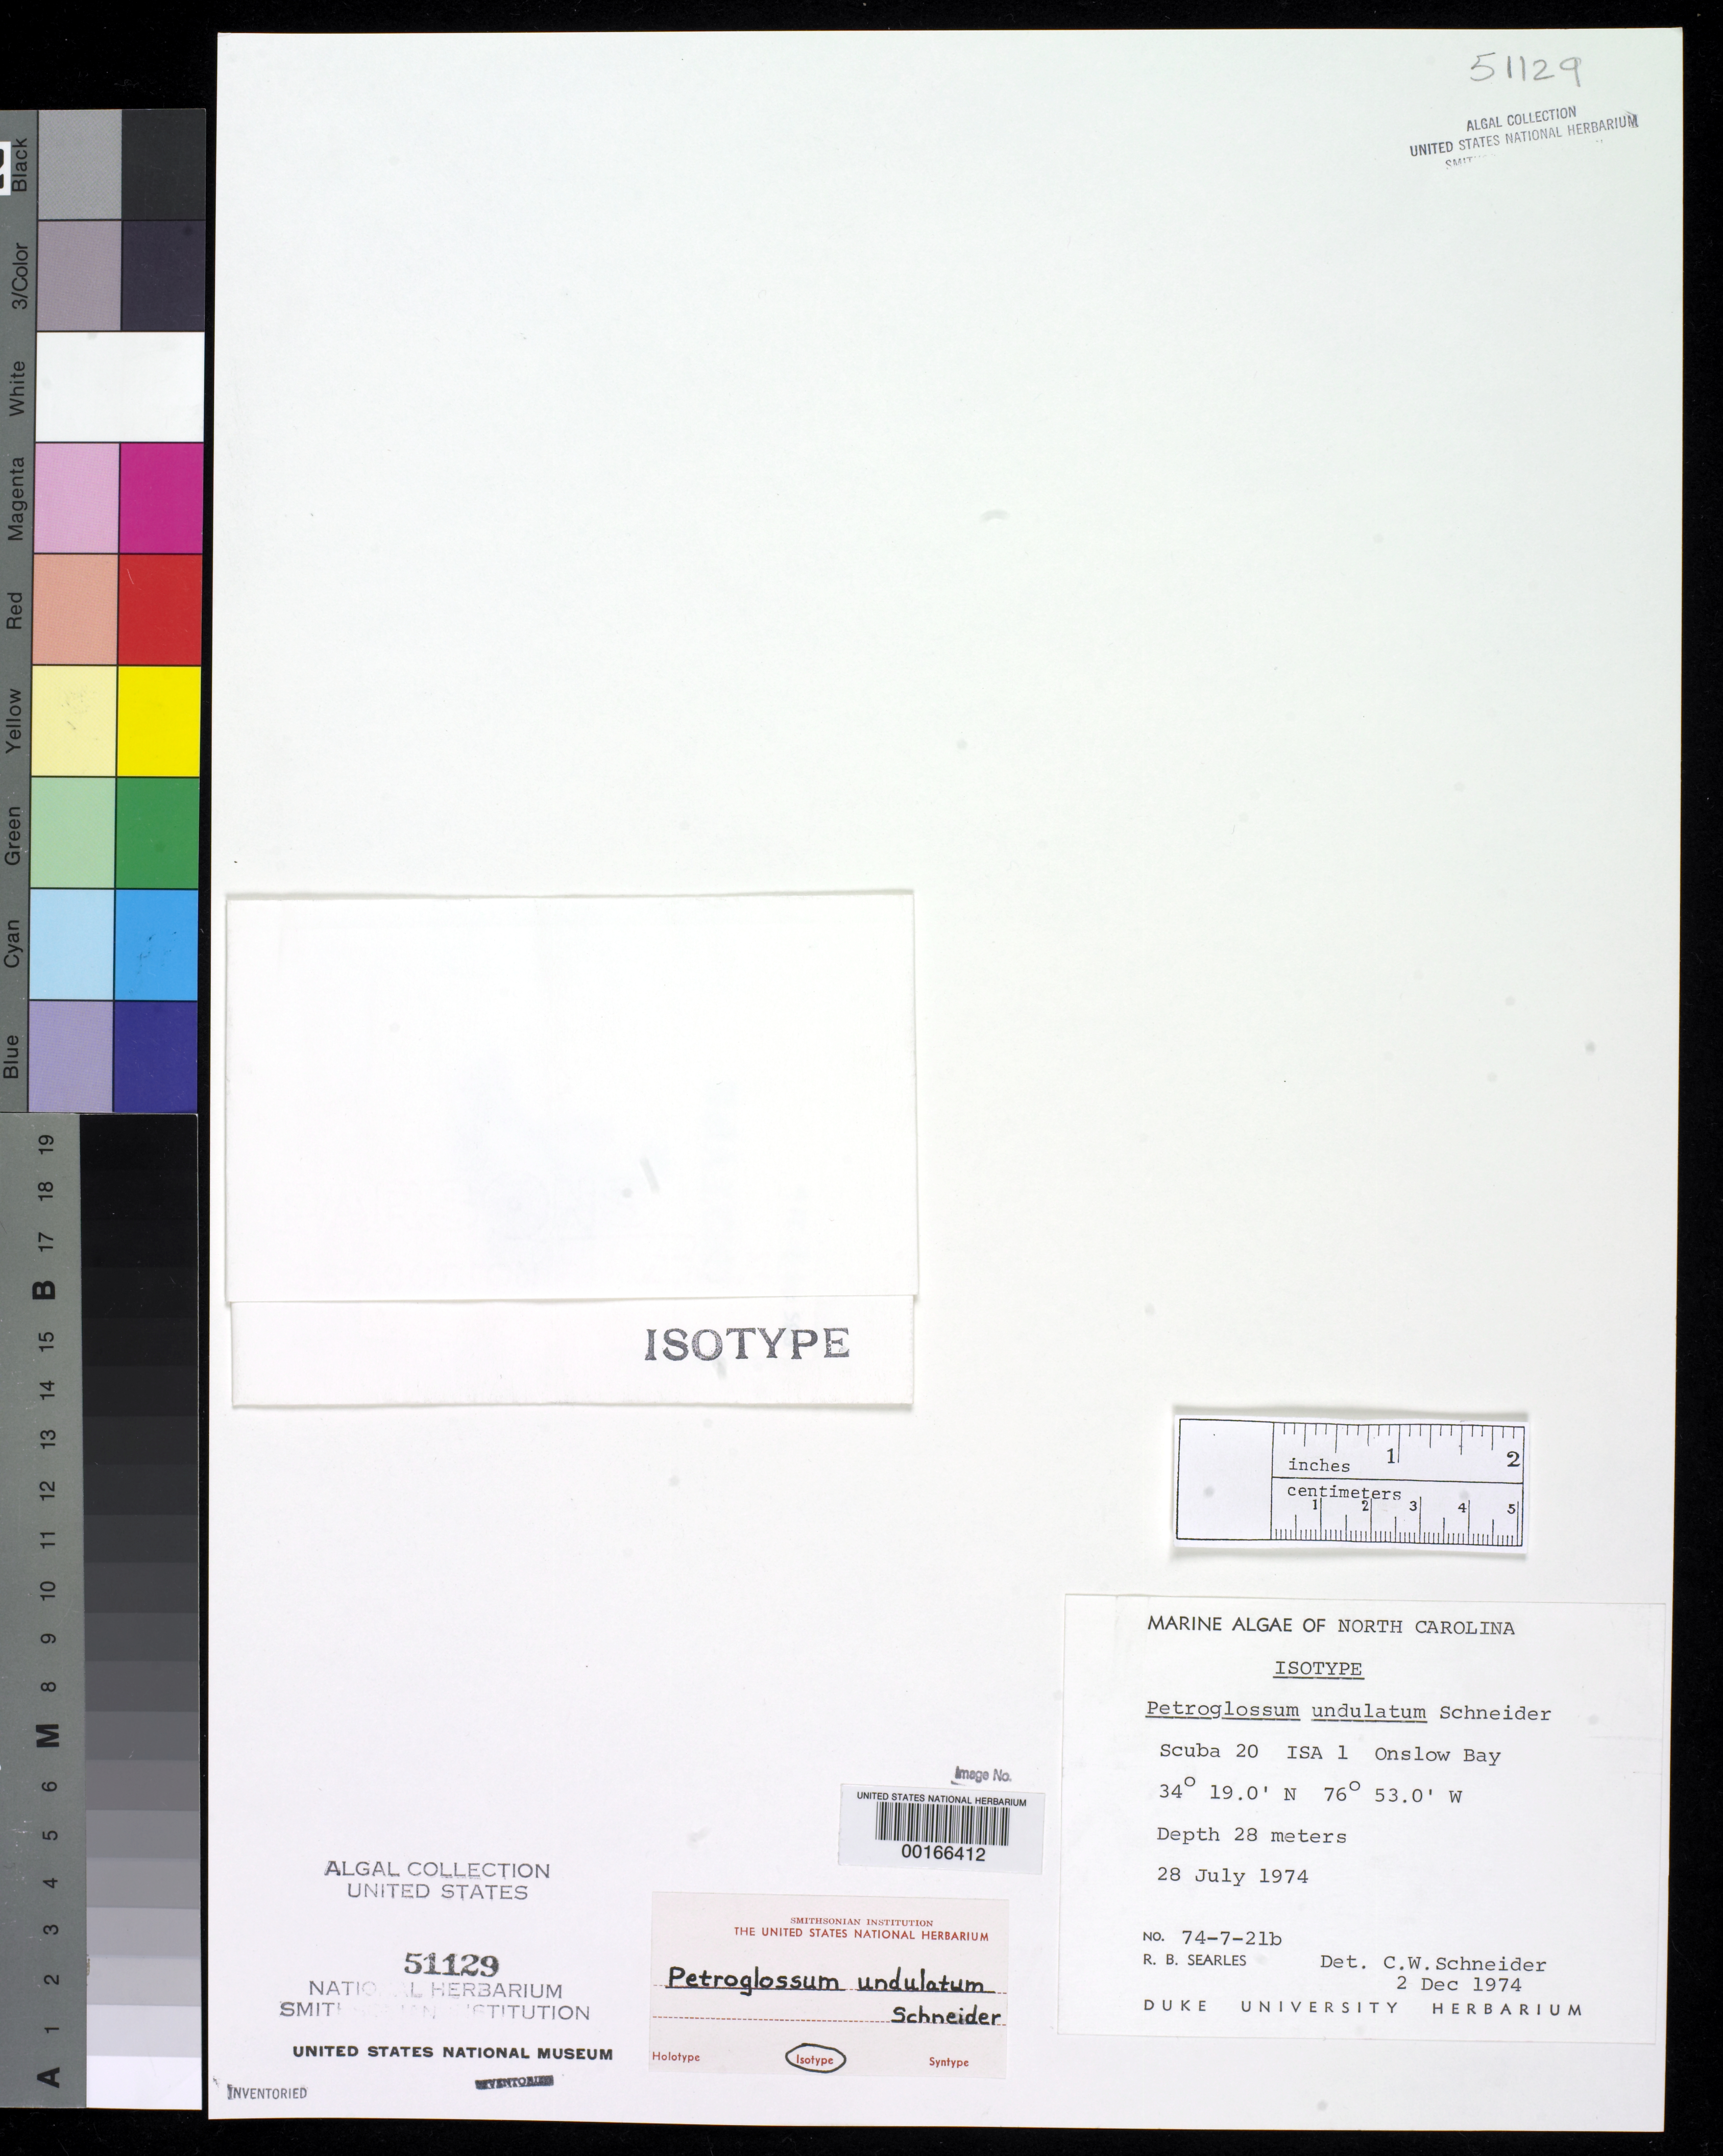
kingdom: Plantae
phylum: Rhodophyta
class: Florideophyceae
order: Gigartinales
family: Phyllophoraceae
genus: Petroglossum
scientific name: Petroglossum undulatum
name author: C.W. Schneid. in C.W. Schneid. & Searles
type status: Isotype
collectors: R. Searles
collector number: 74-7-21B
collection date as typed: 28 Jul 1974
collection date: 1974-07-28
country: United States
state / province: North Carolina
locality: Onslow Bay.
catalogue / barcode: US 51129